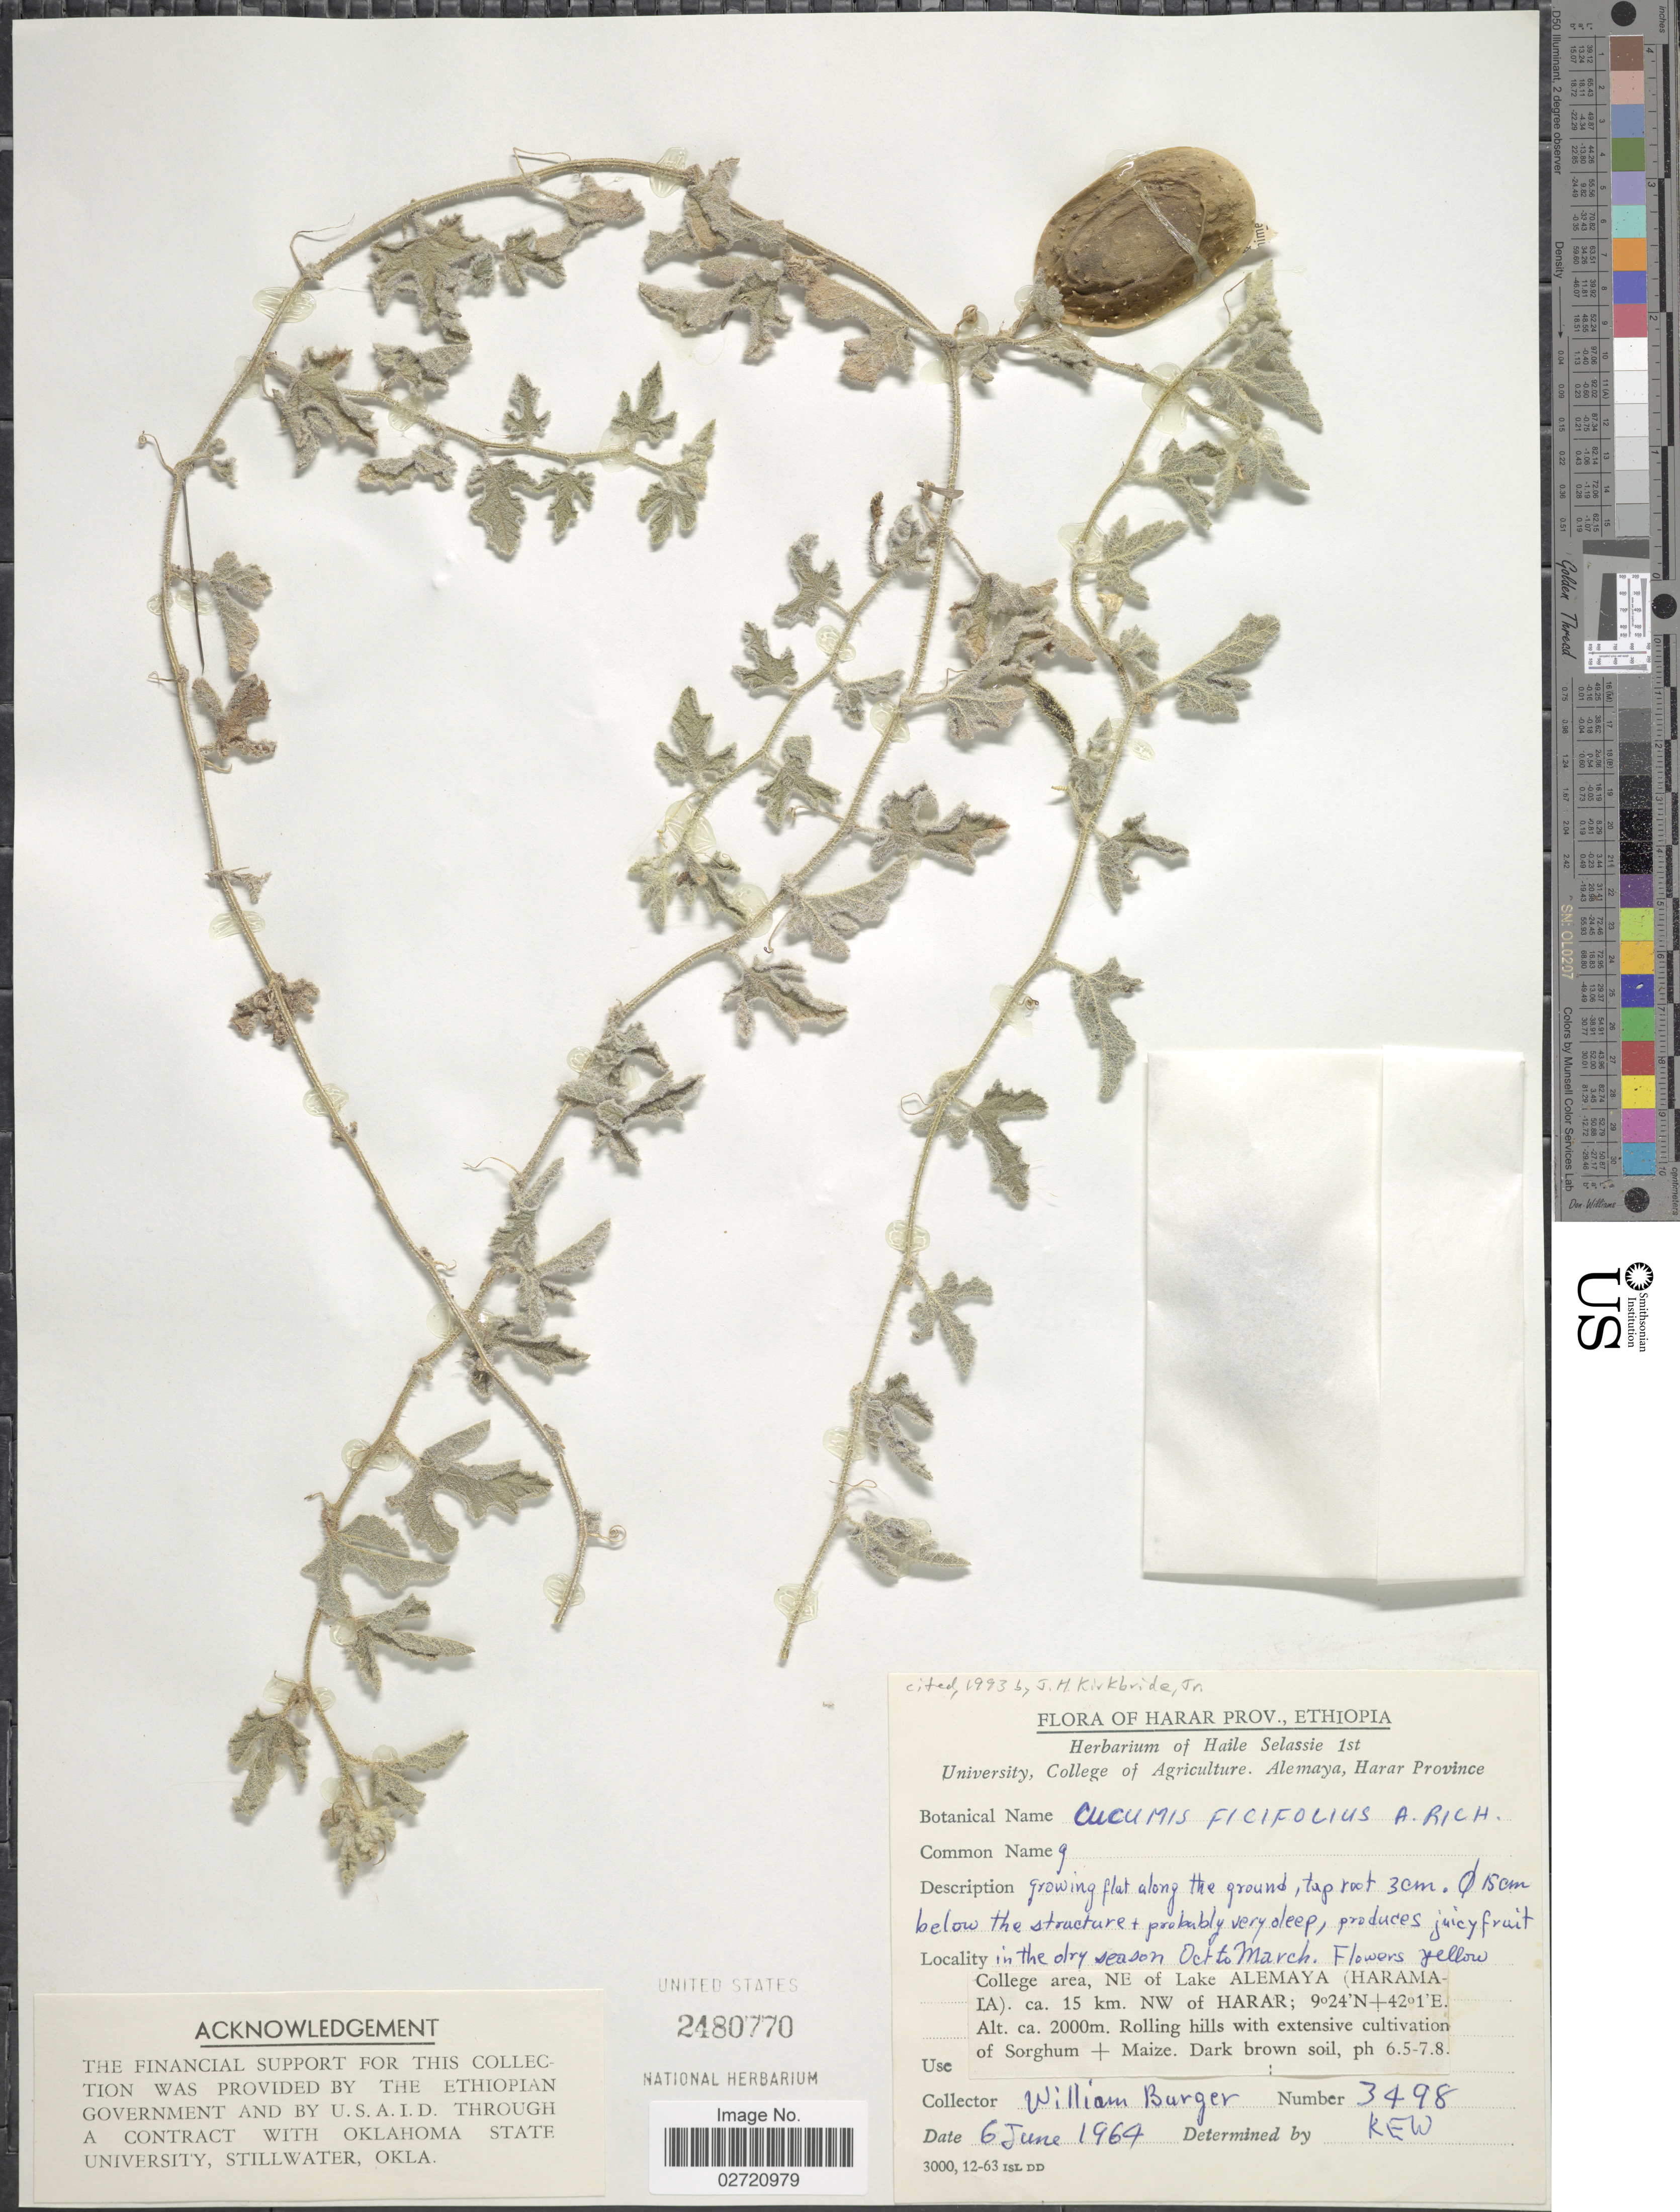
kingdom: Plantae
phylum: Tracheophyta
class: Magnoliopsida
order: Cucurbitales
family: Cucurbitaceae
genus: Cucumis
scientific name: Cucumis ficifolius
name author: A. Rich.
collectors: W. Burger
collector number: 3498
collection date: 1964-06-06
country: Ethiopia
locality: Harar Prov. College area NE of Lake Alemaya (Haramala) ca. 15 km NW of Harar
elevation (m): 2000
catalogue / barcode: US 2480770